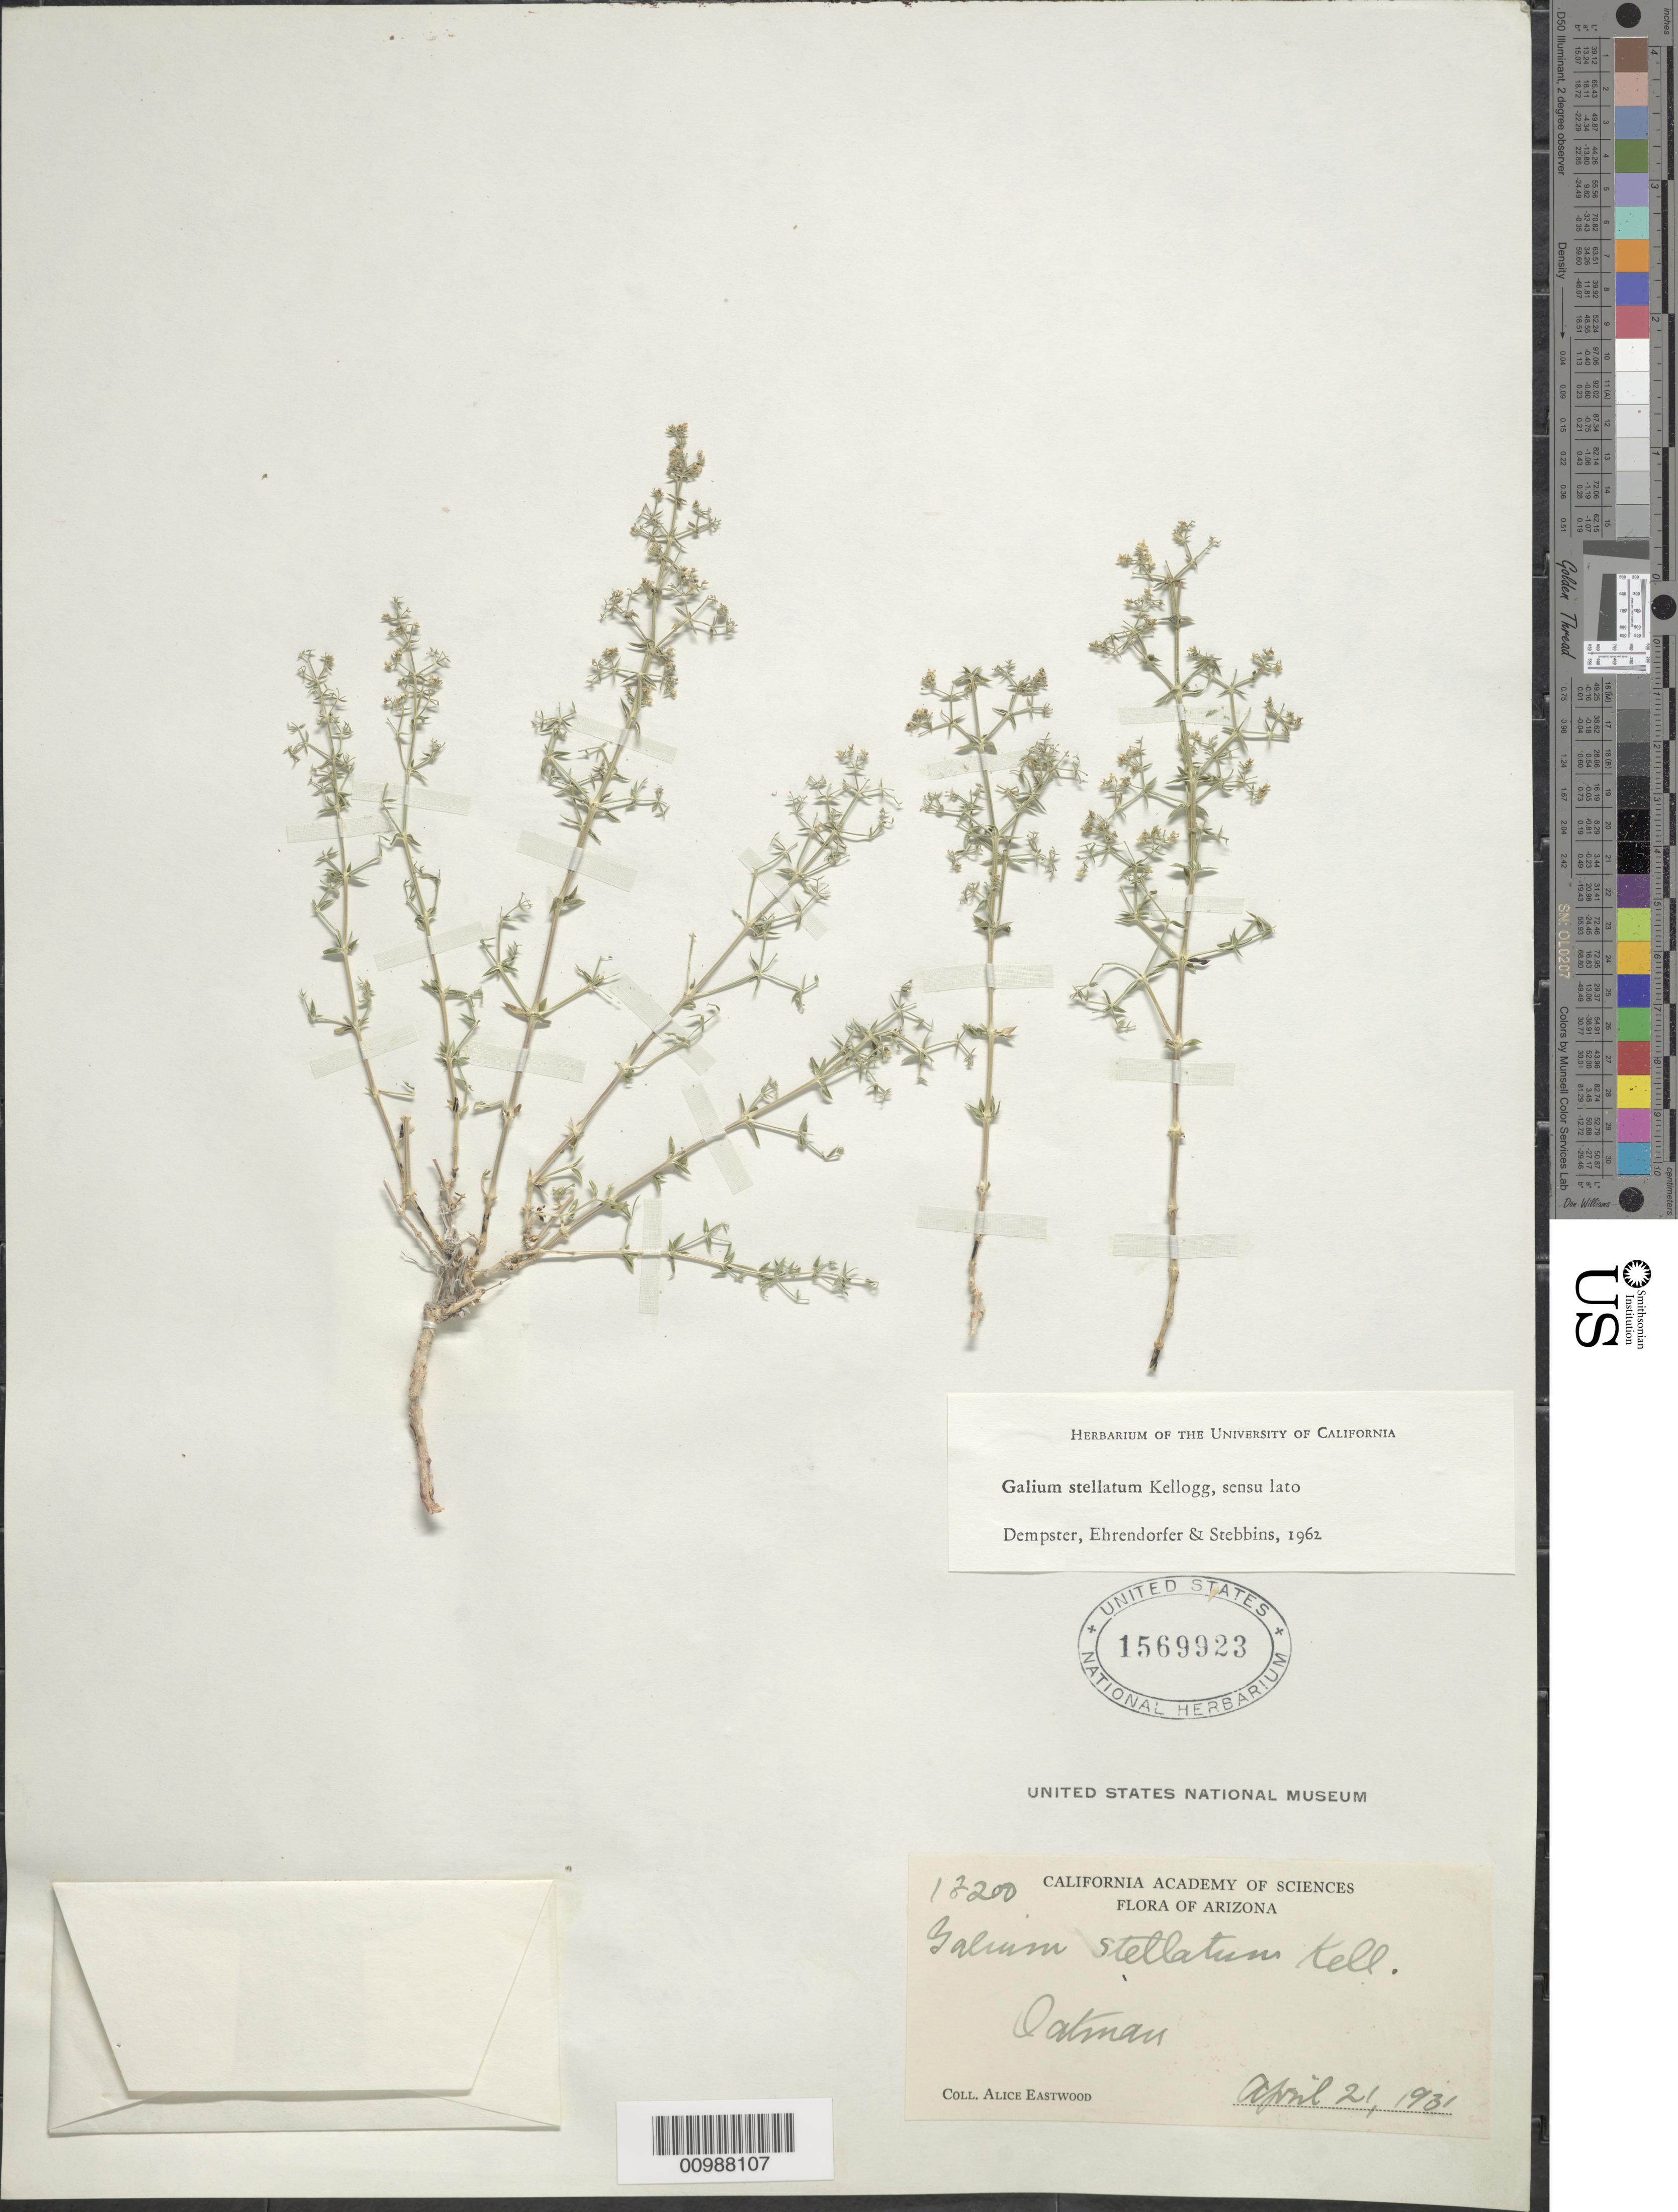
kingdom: Plantae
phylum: Tracheophyta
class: Magnoliopsida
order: Gentianales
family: Rubiaceae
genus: Galium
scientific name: Galium stellatum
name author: Kellogg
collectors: A. Eastwood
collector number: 12200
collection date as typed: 21 Apr 1931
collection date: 1931-04-21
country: United States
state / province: Arizona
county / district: Mohave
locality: Oatman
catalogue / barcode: US 1569923